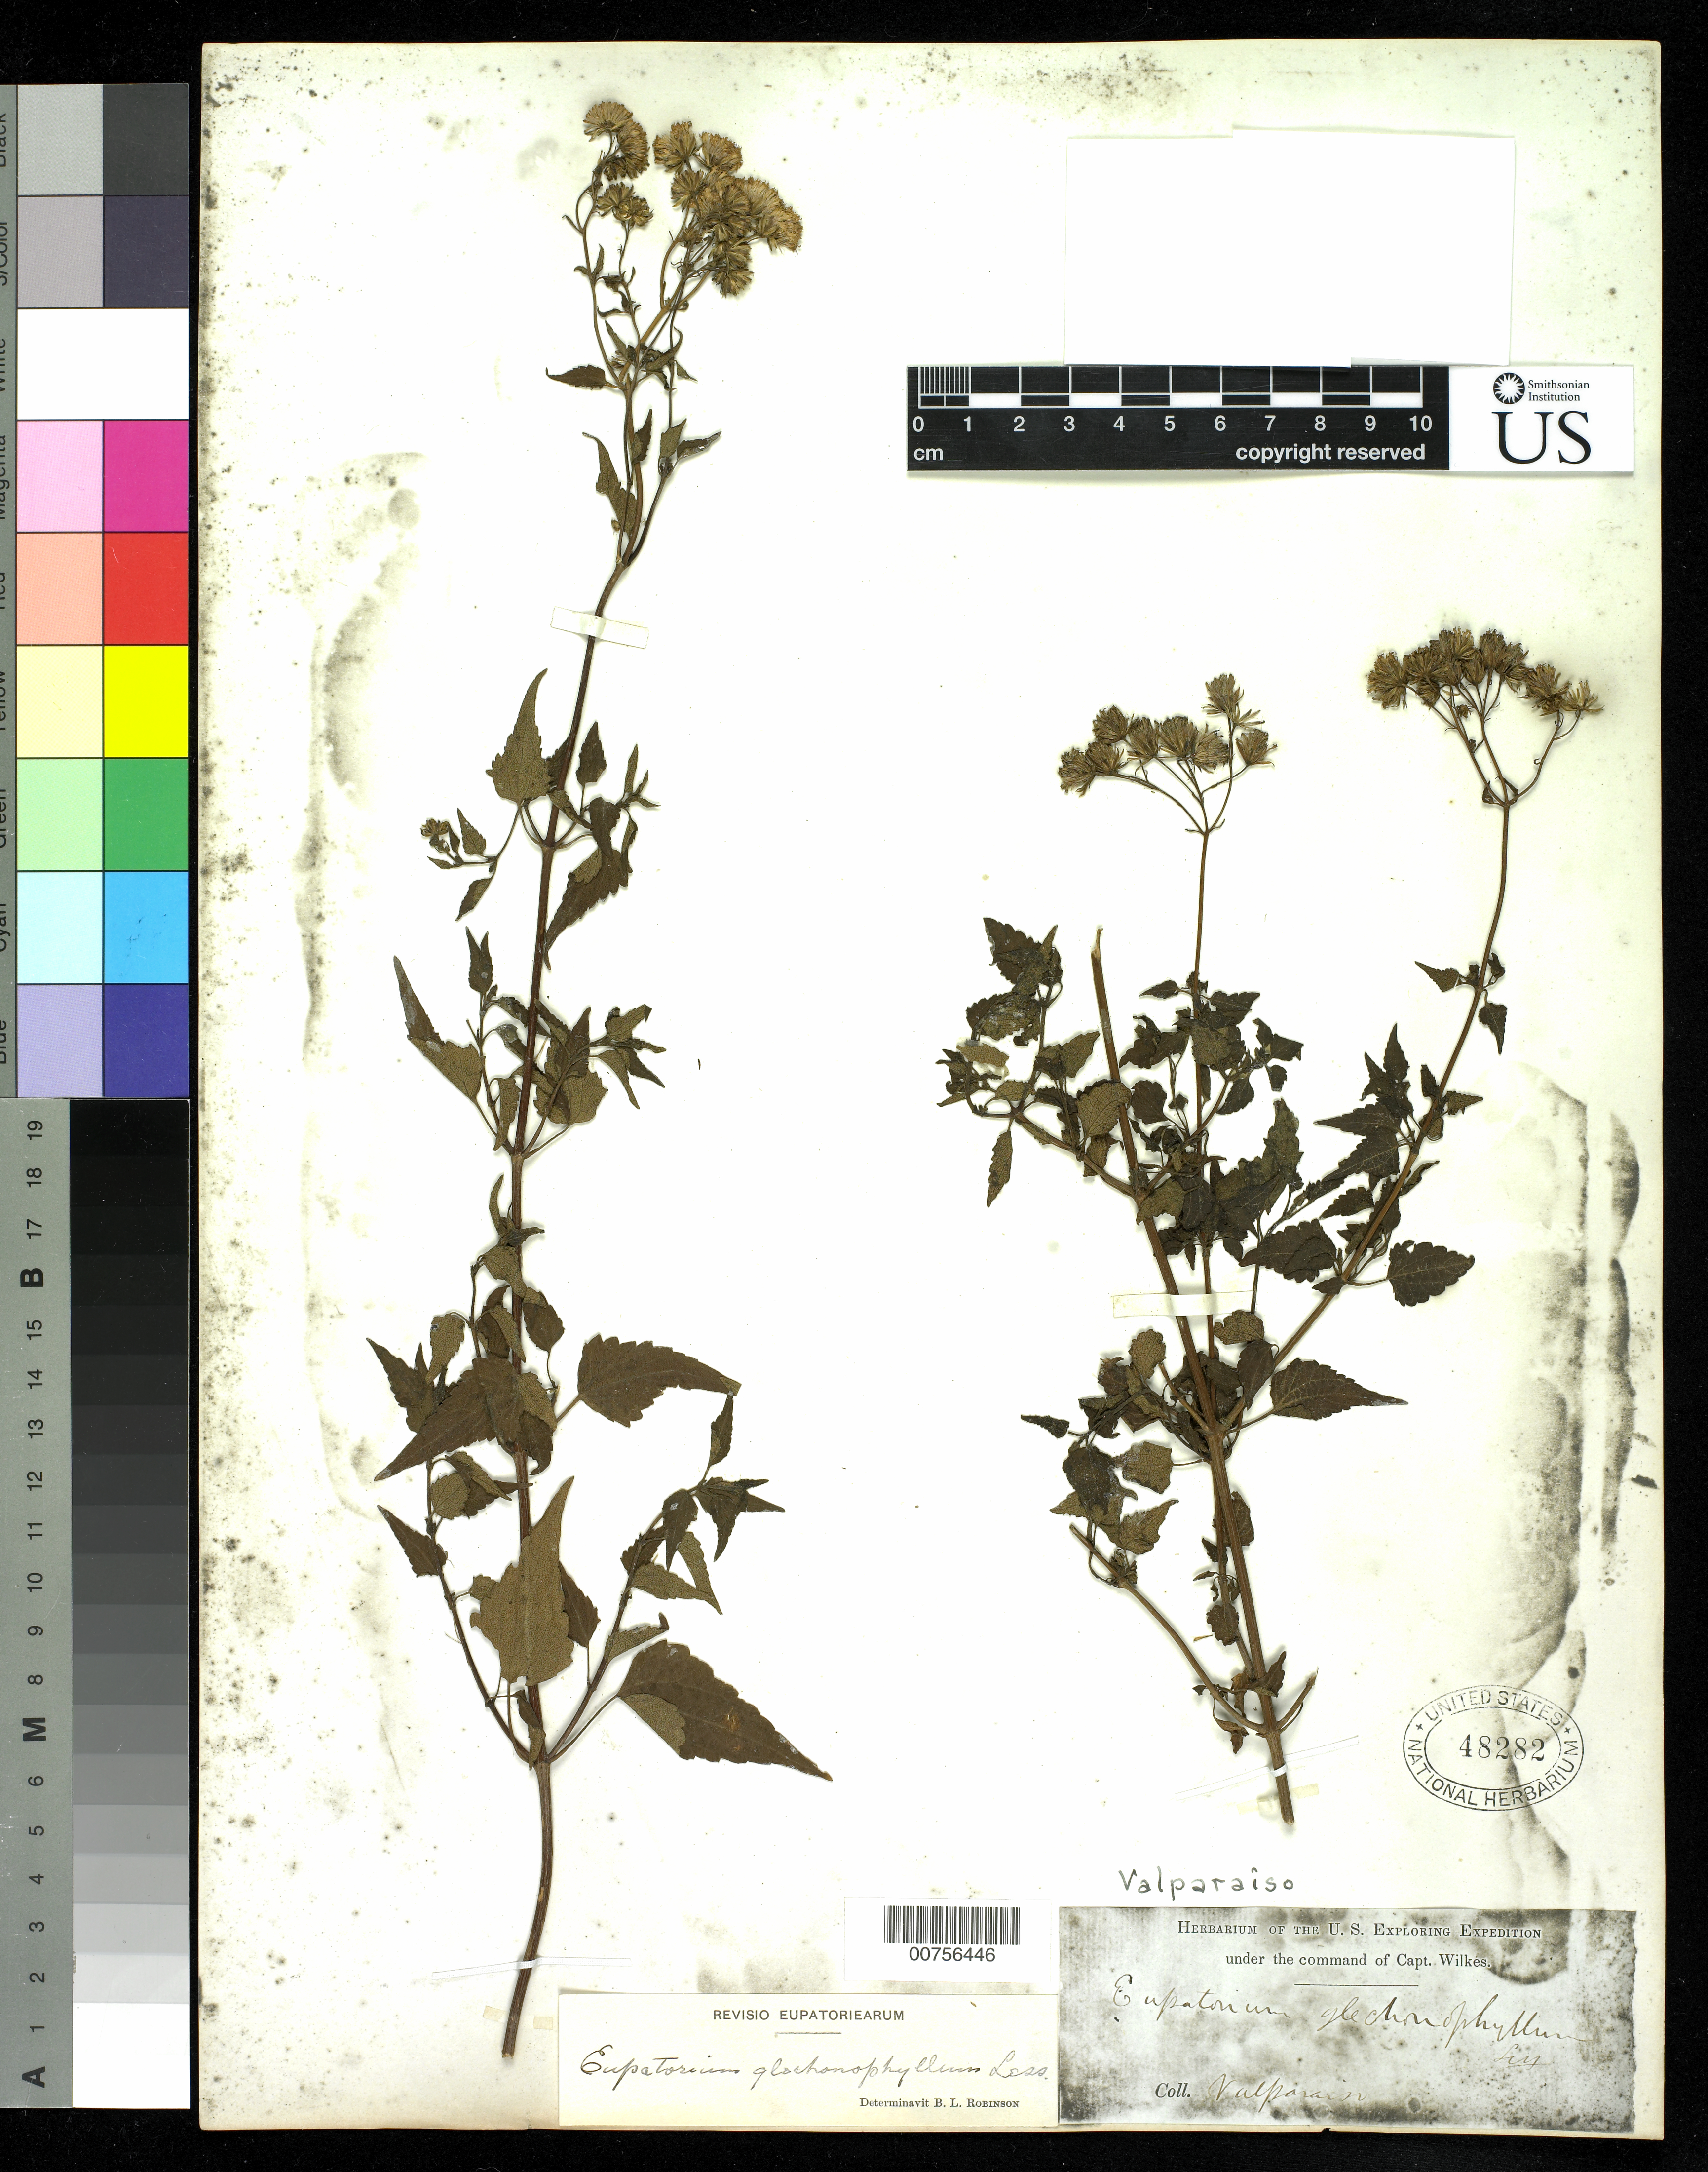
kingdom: Plantae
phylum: Tracheophyta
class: Magnoliopsida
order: Asterales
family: Asteraceae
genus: Ageratina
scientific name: Ageratina glechonophylla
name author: (Less.) R.M. King & H. Rob.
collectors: Wilkes Explor. Exped.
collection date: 1838/1842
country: Chile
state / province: Valparaíso (V)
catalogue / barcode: US 48282